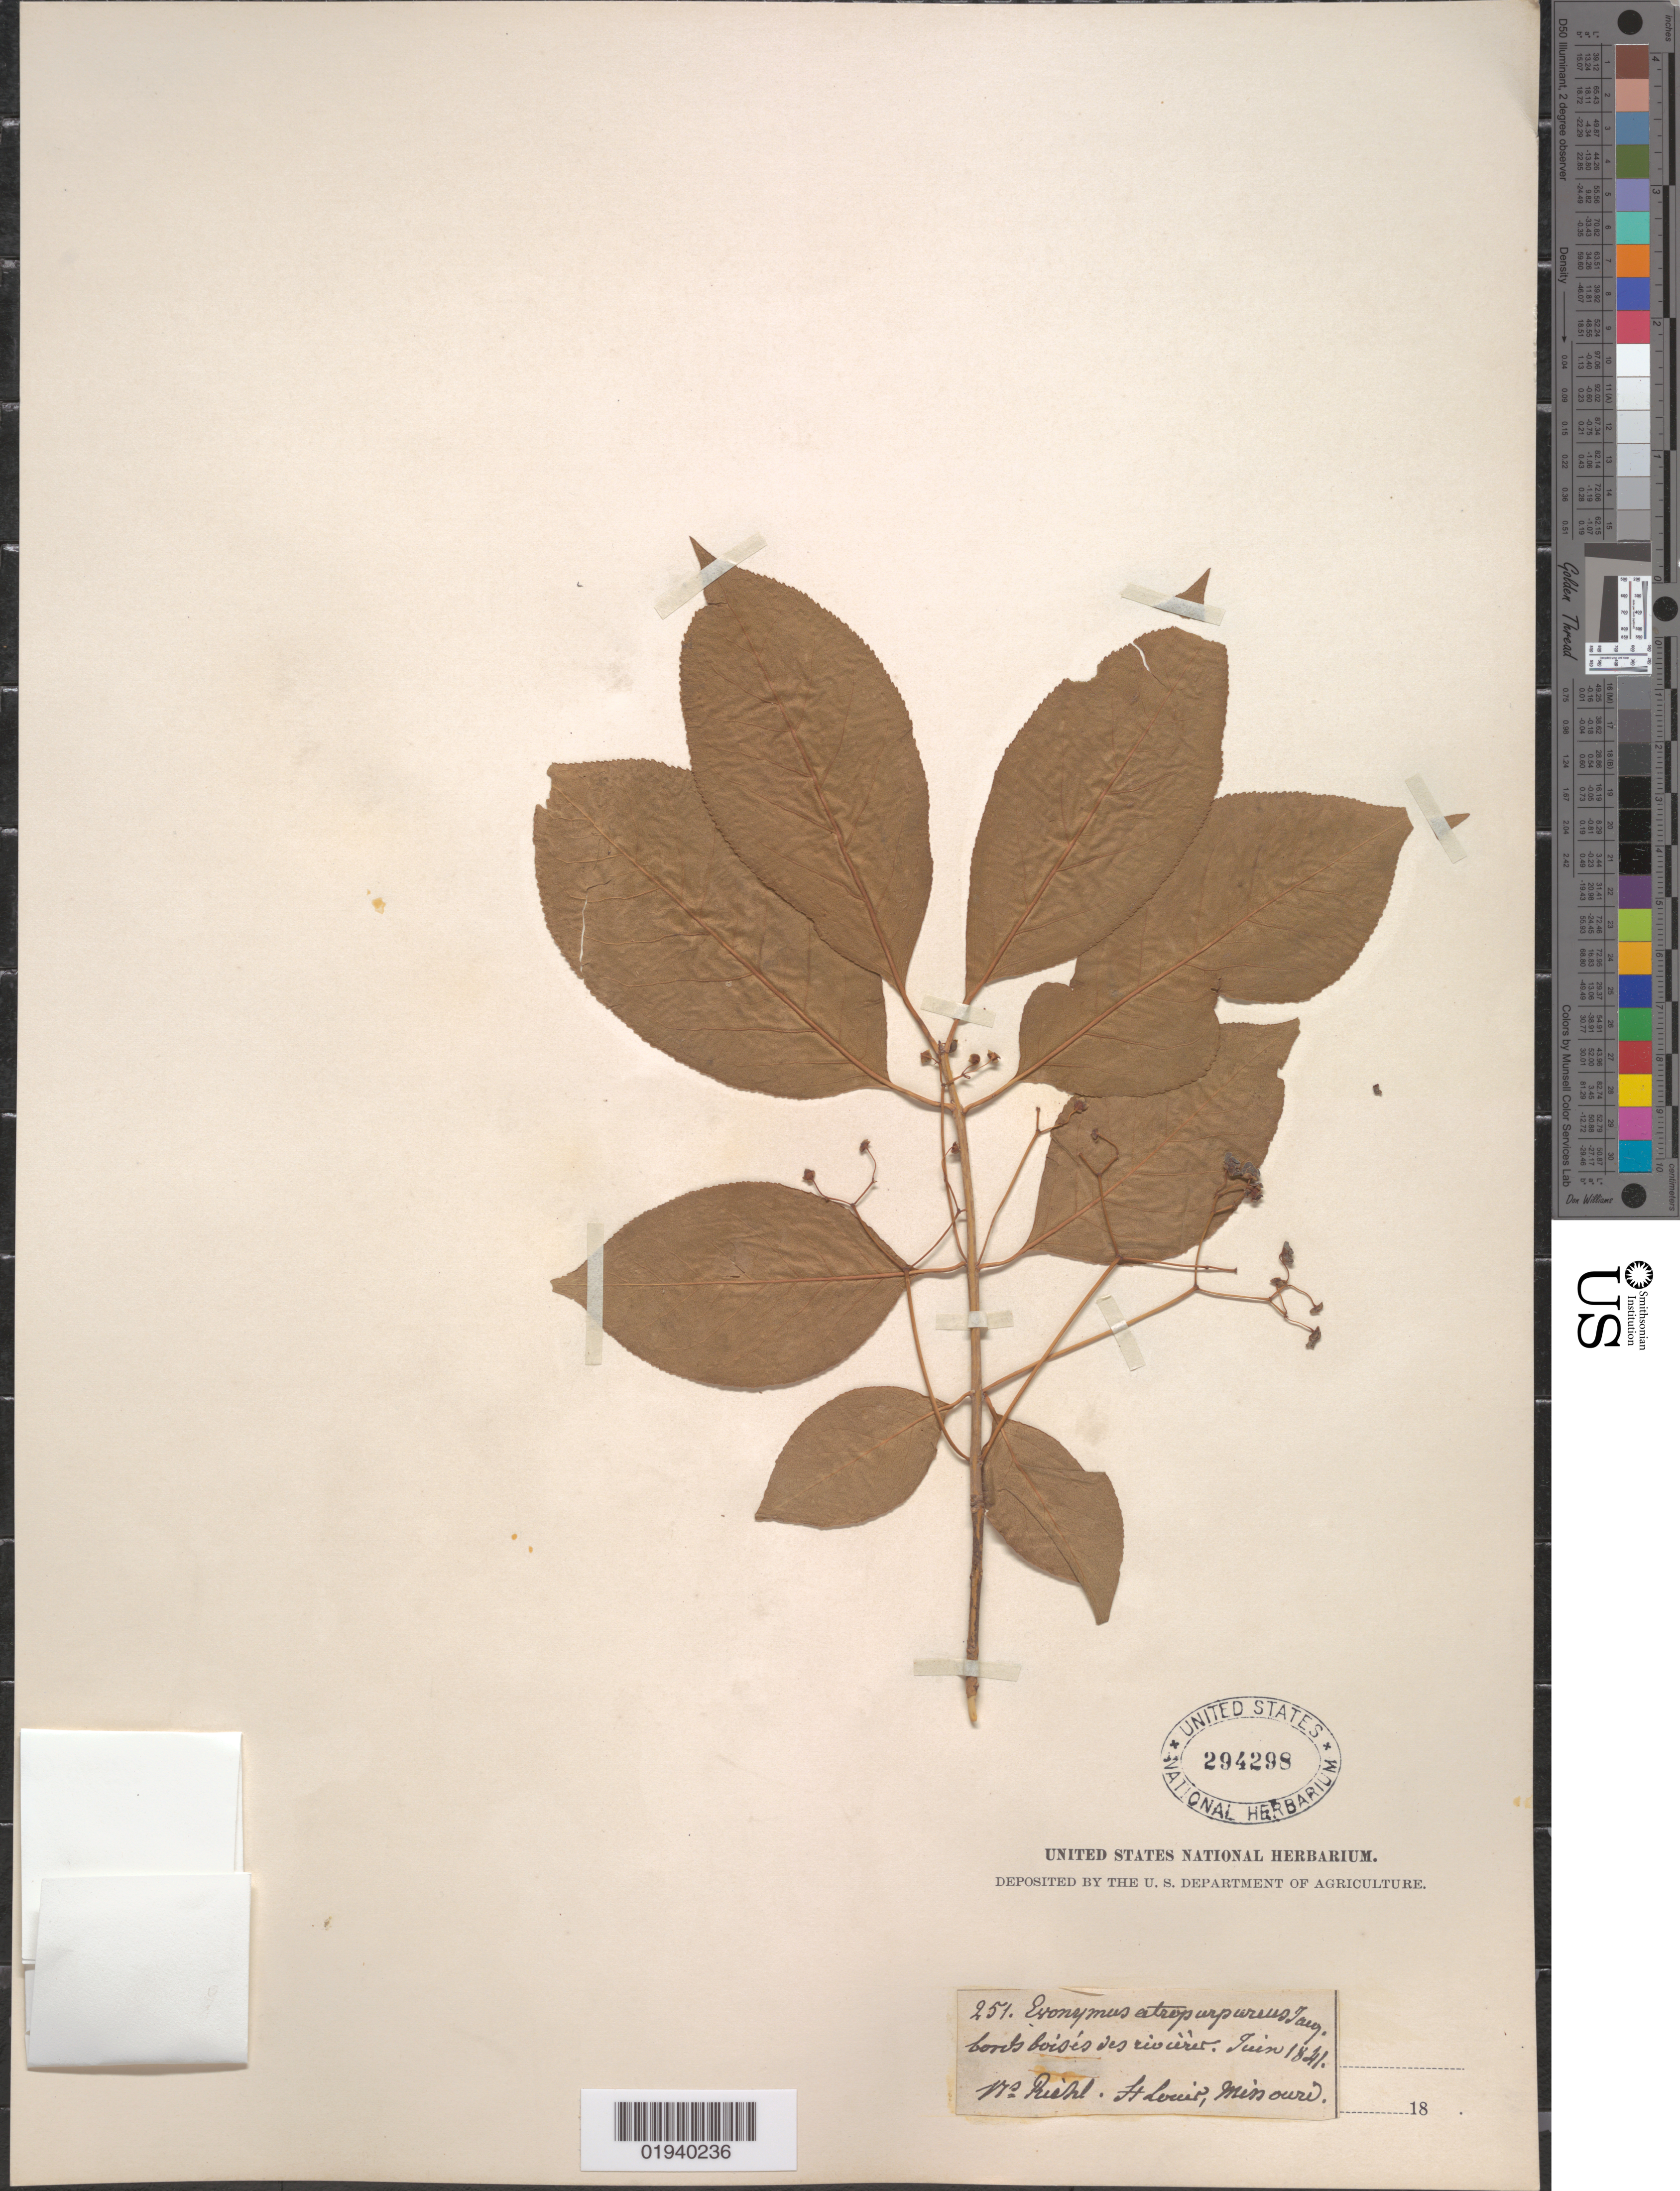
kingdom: Plantae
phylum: Tracheophyta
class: Magnoliopsida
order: Celastrales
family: Celastraceae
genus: Euonymus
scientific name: Euonymus atropurpureus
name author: Jacq.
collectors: N. Riehl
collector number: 251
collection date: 1841-06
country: United States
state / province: Missouri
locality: Ft. Louis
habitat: Bords bois's des rivieres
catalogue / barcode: US 294298